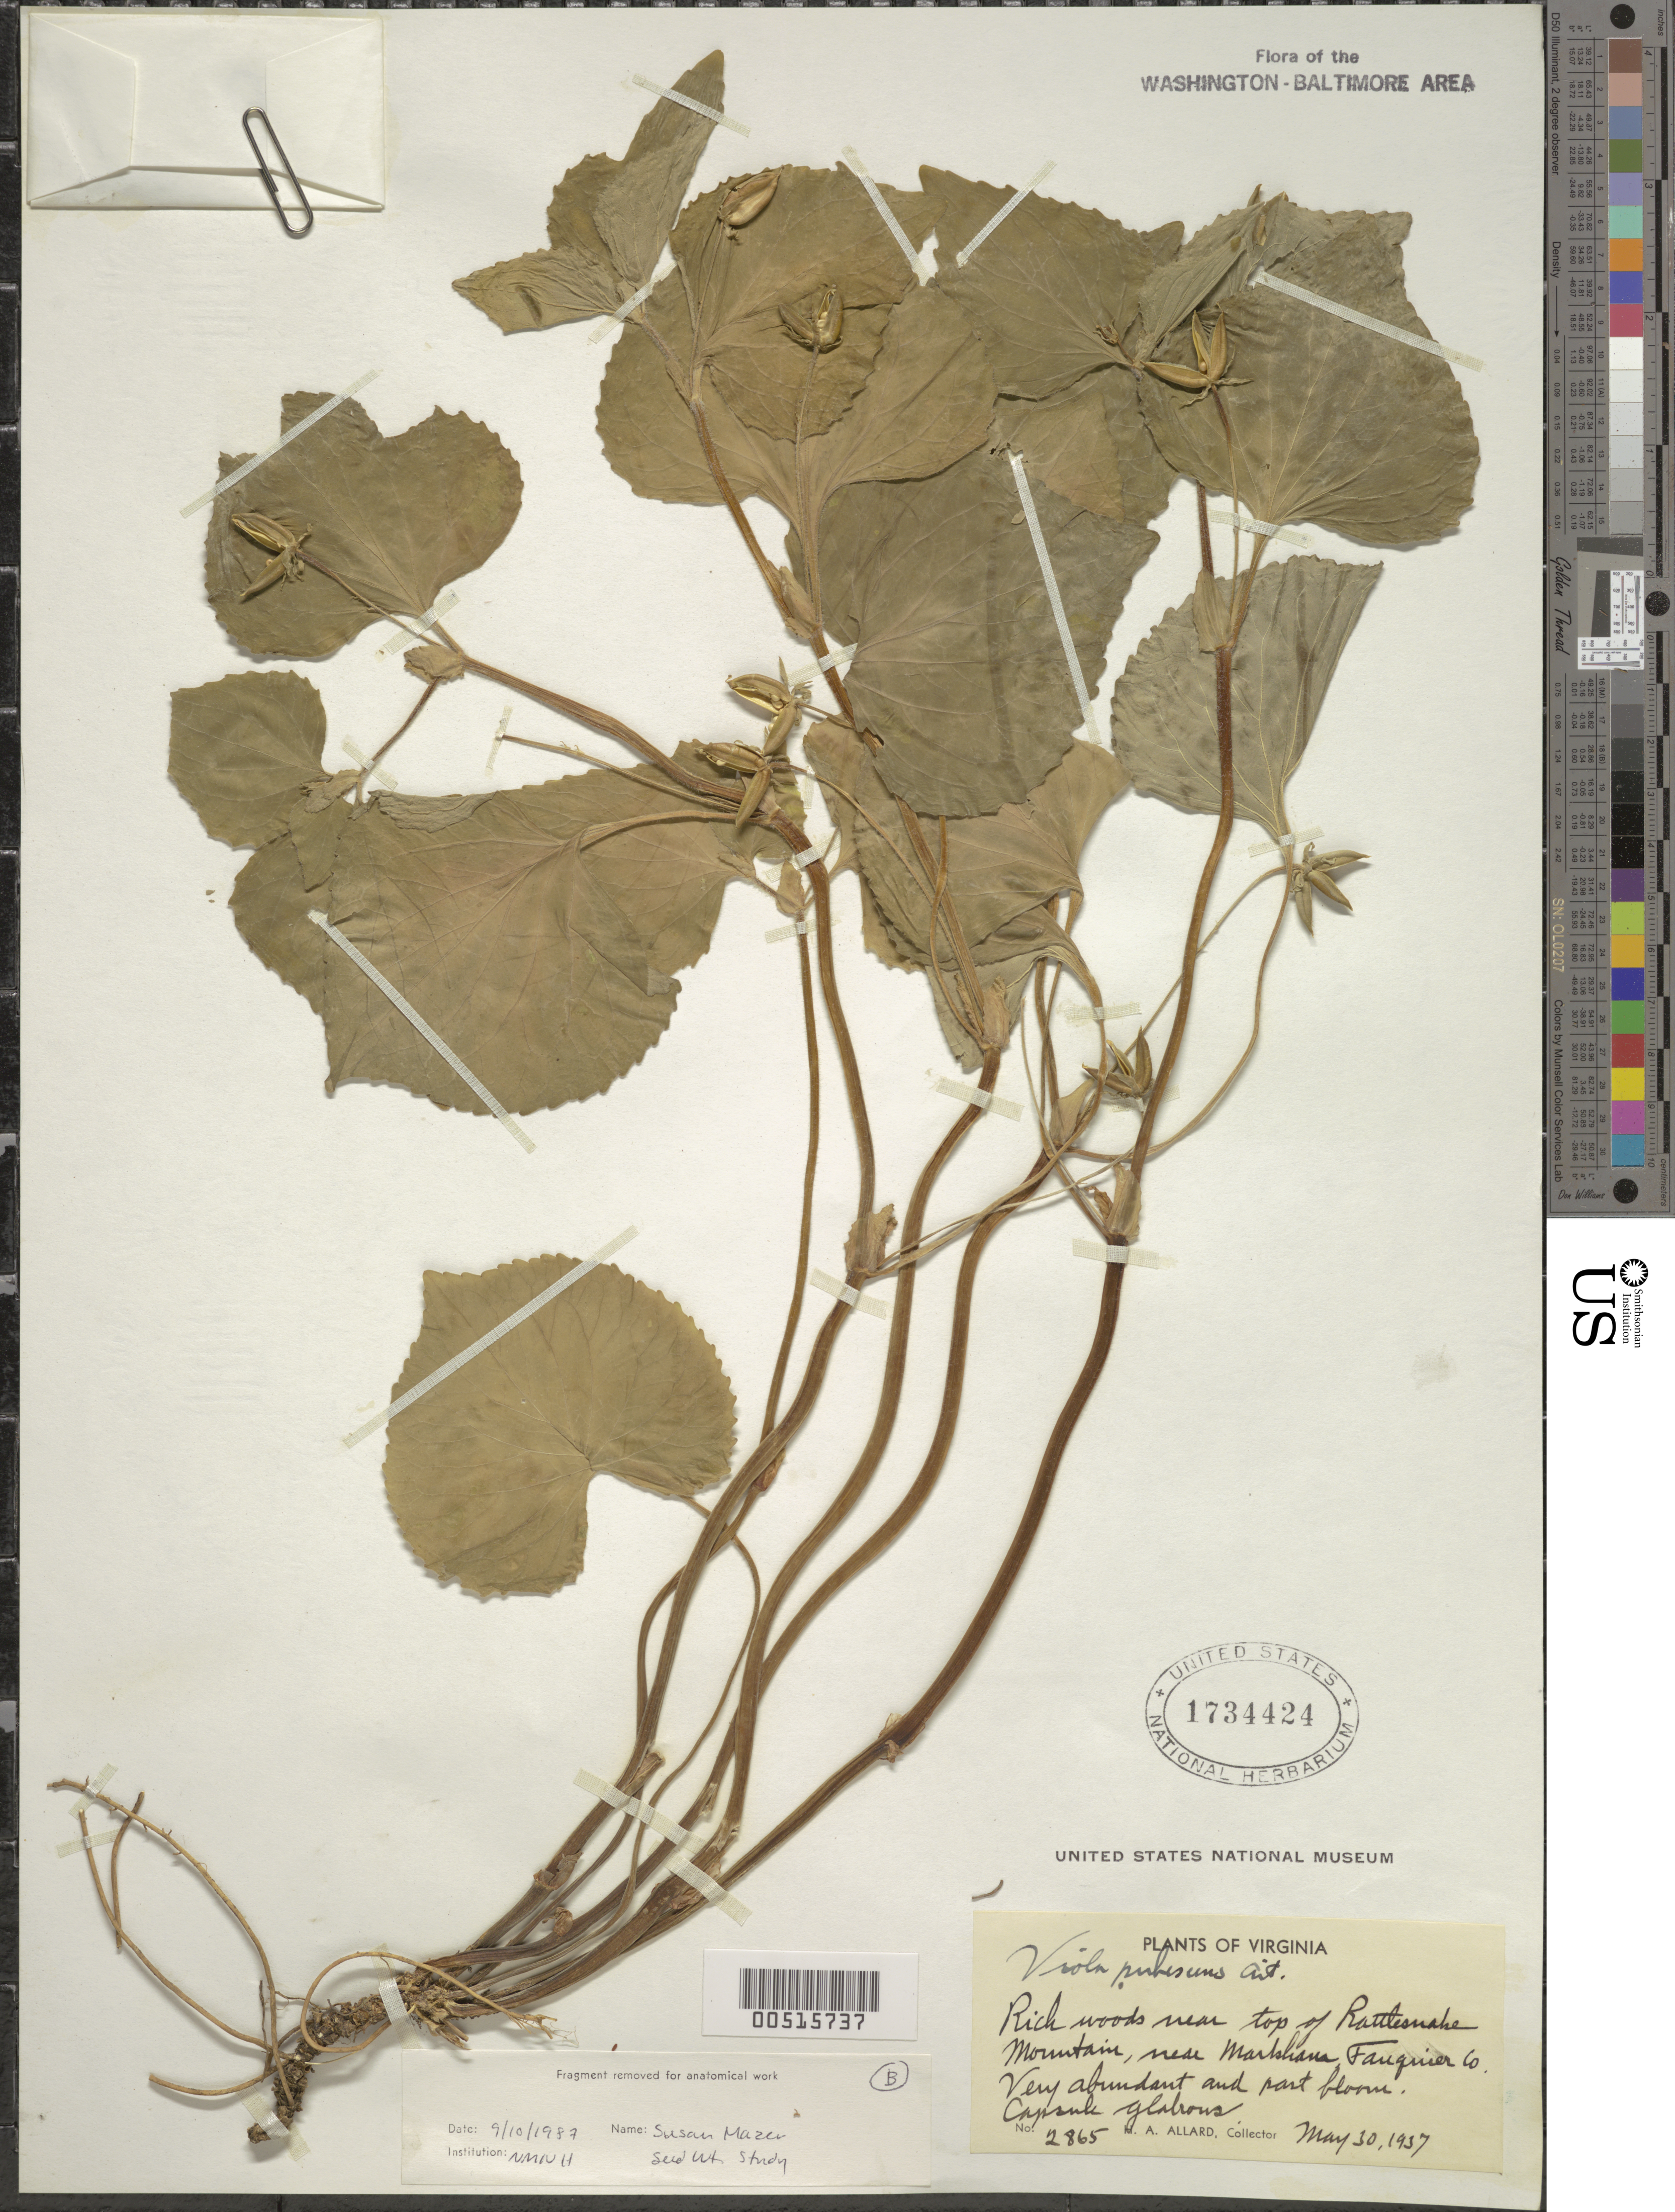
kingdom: Plantae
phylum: Tracheophyta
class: Magnoliopsida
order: Malpighiales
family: Violaceae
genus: Viola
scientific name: Viola pubescens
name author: Aiton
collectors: H. A. Allard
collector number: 2865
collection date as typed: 30 May 1937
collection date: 1937-05-30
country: United States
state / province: Virginia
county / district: Fauquier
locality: Rattlesnake Mountain, top of, near Markham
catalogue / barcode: US 1734424